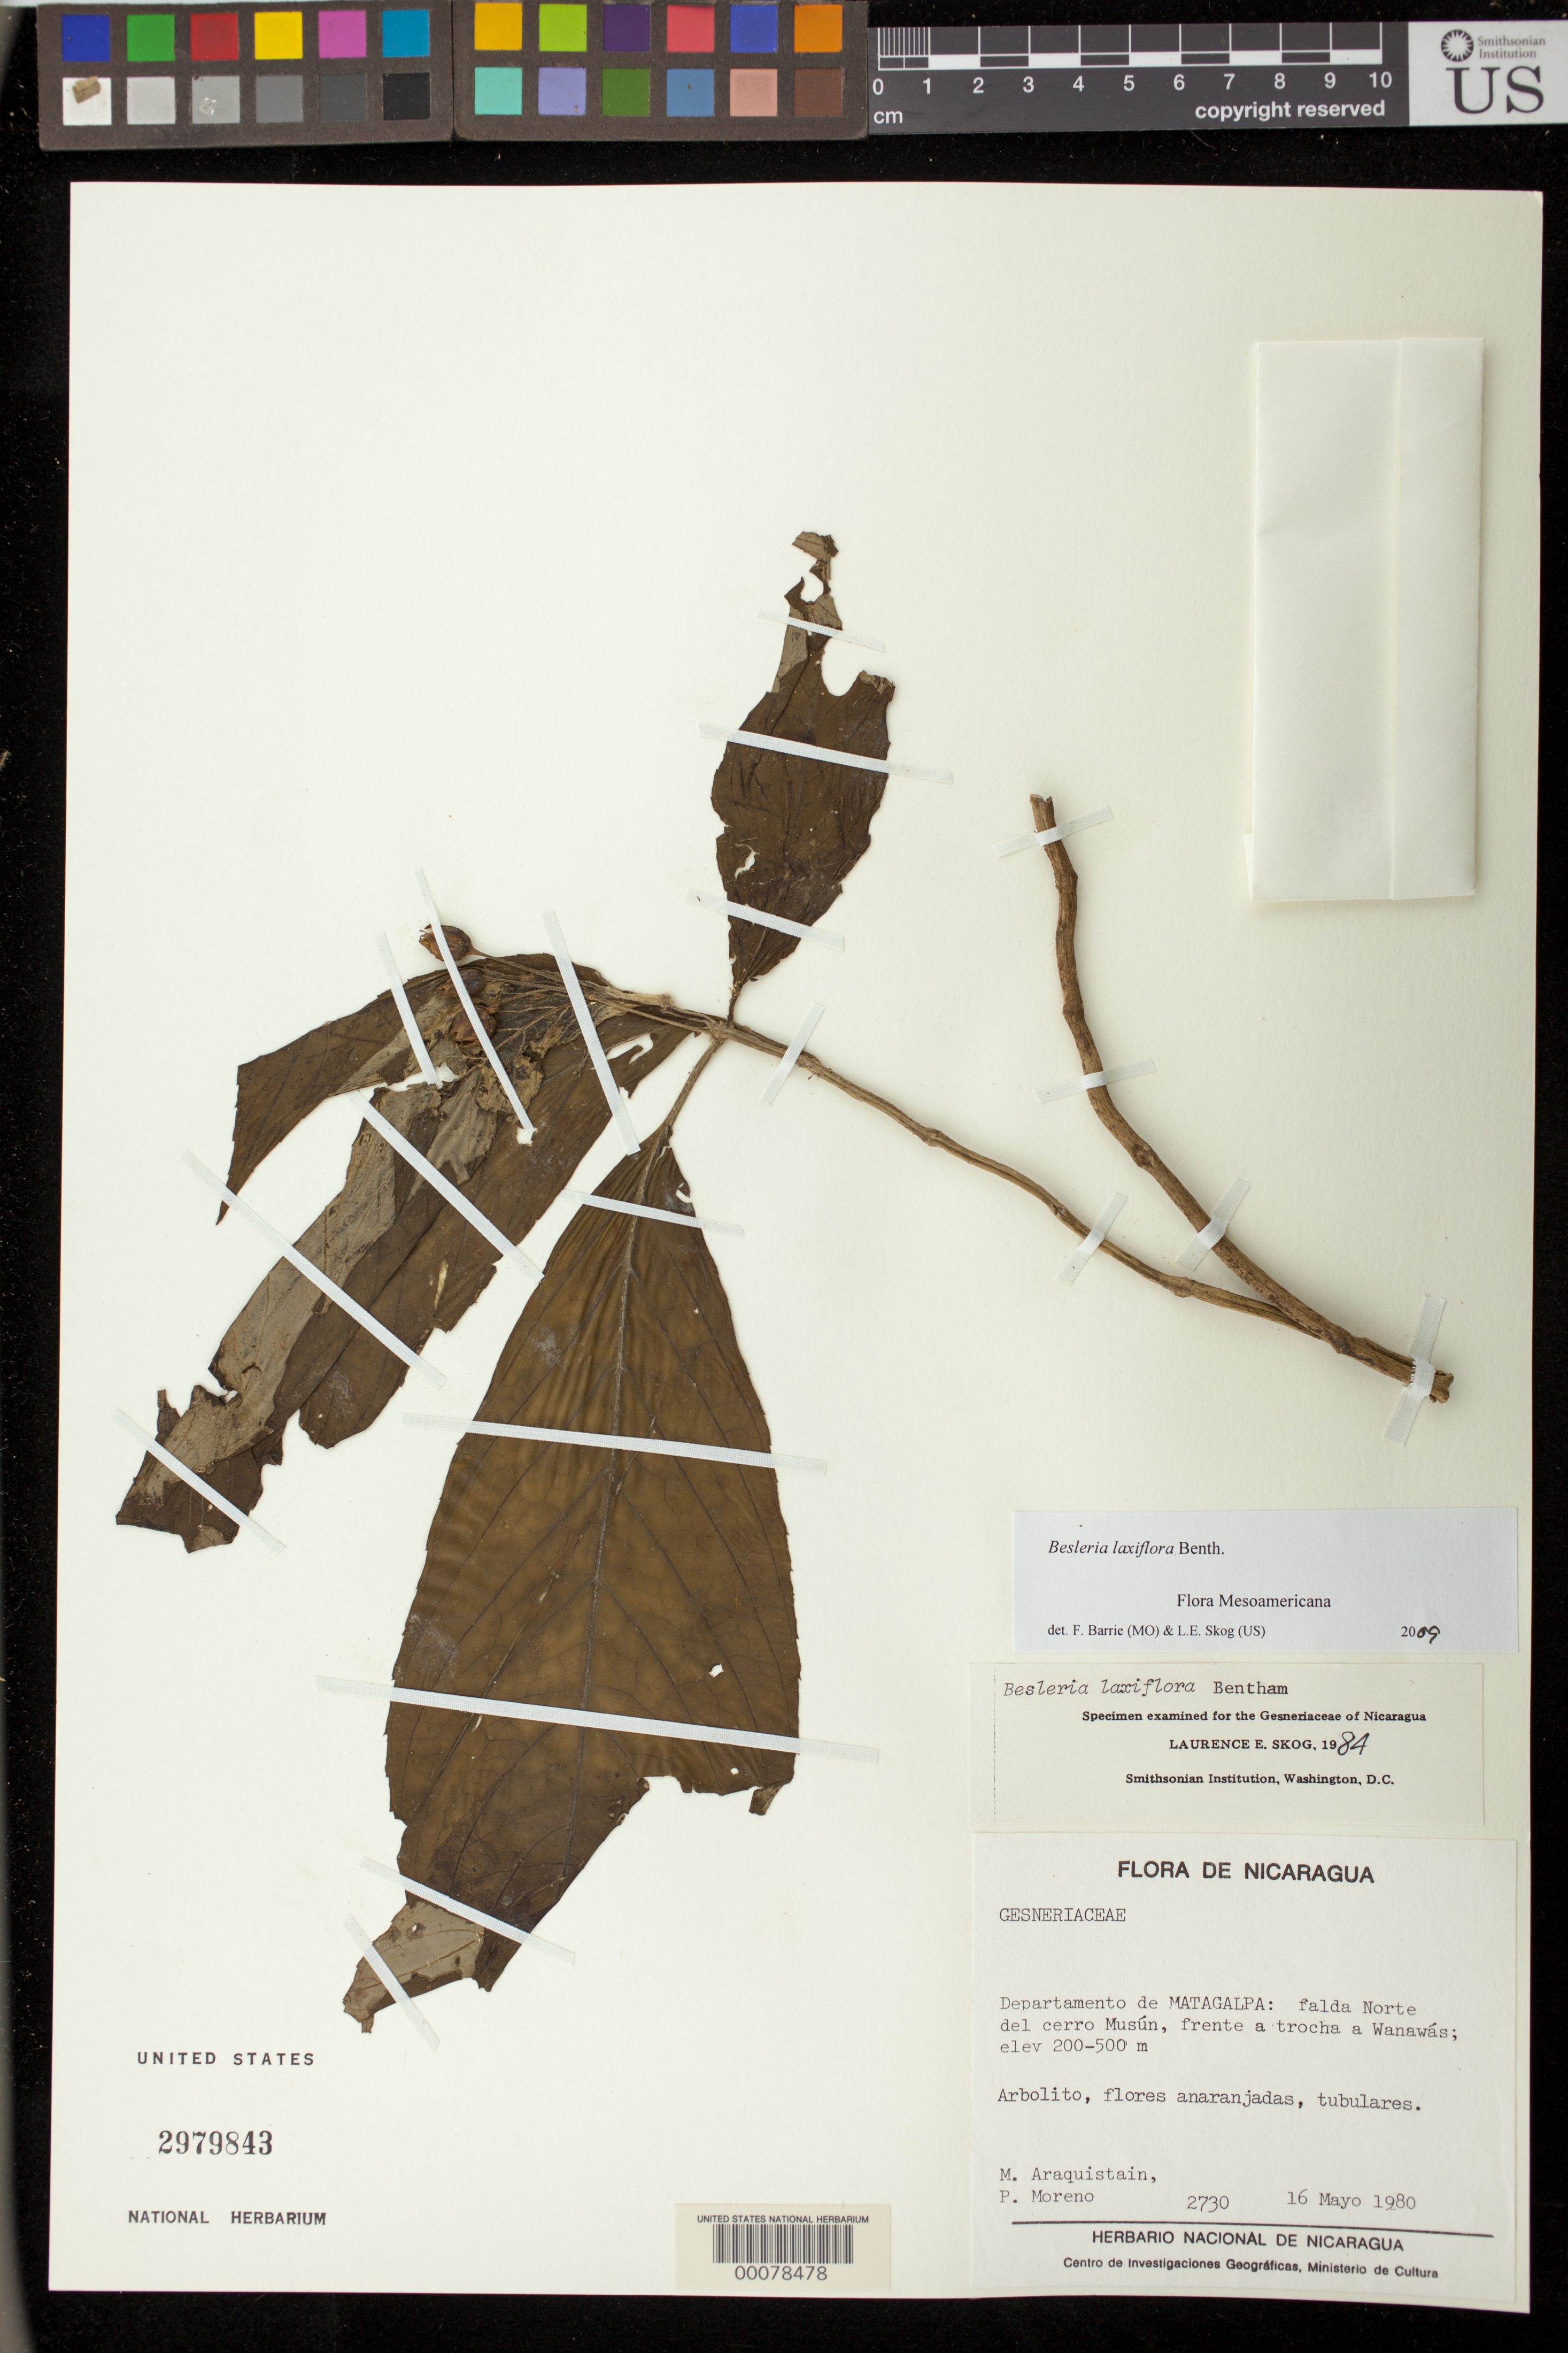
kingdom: Plantae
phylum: Tracheophyta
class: Magnoliopsida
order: Lamiales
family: Gesneriaceae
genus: Besleria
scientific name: Besleria laxiflora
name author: Benth.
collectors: M. Araquistain & P. Moreno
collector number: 2730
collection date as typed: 16 May 1980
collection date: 1980-05-16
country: Nicaragua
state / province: Matagalpa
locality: Falda north of Cerro Musun, opposite a trocha a Wanawas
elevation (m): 200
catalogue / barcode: US 2979843